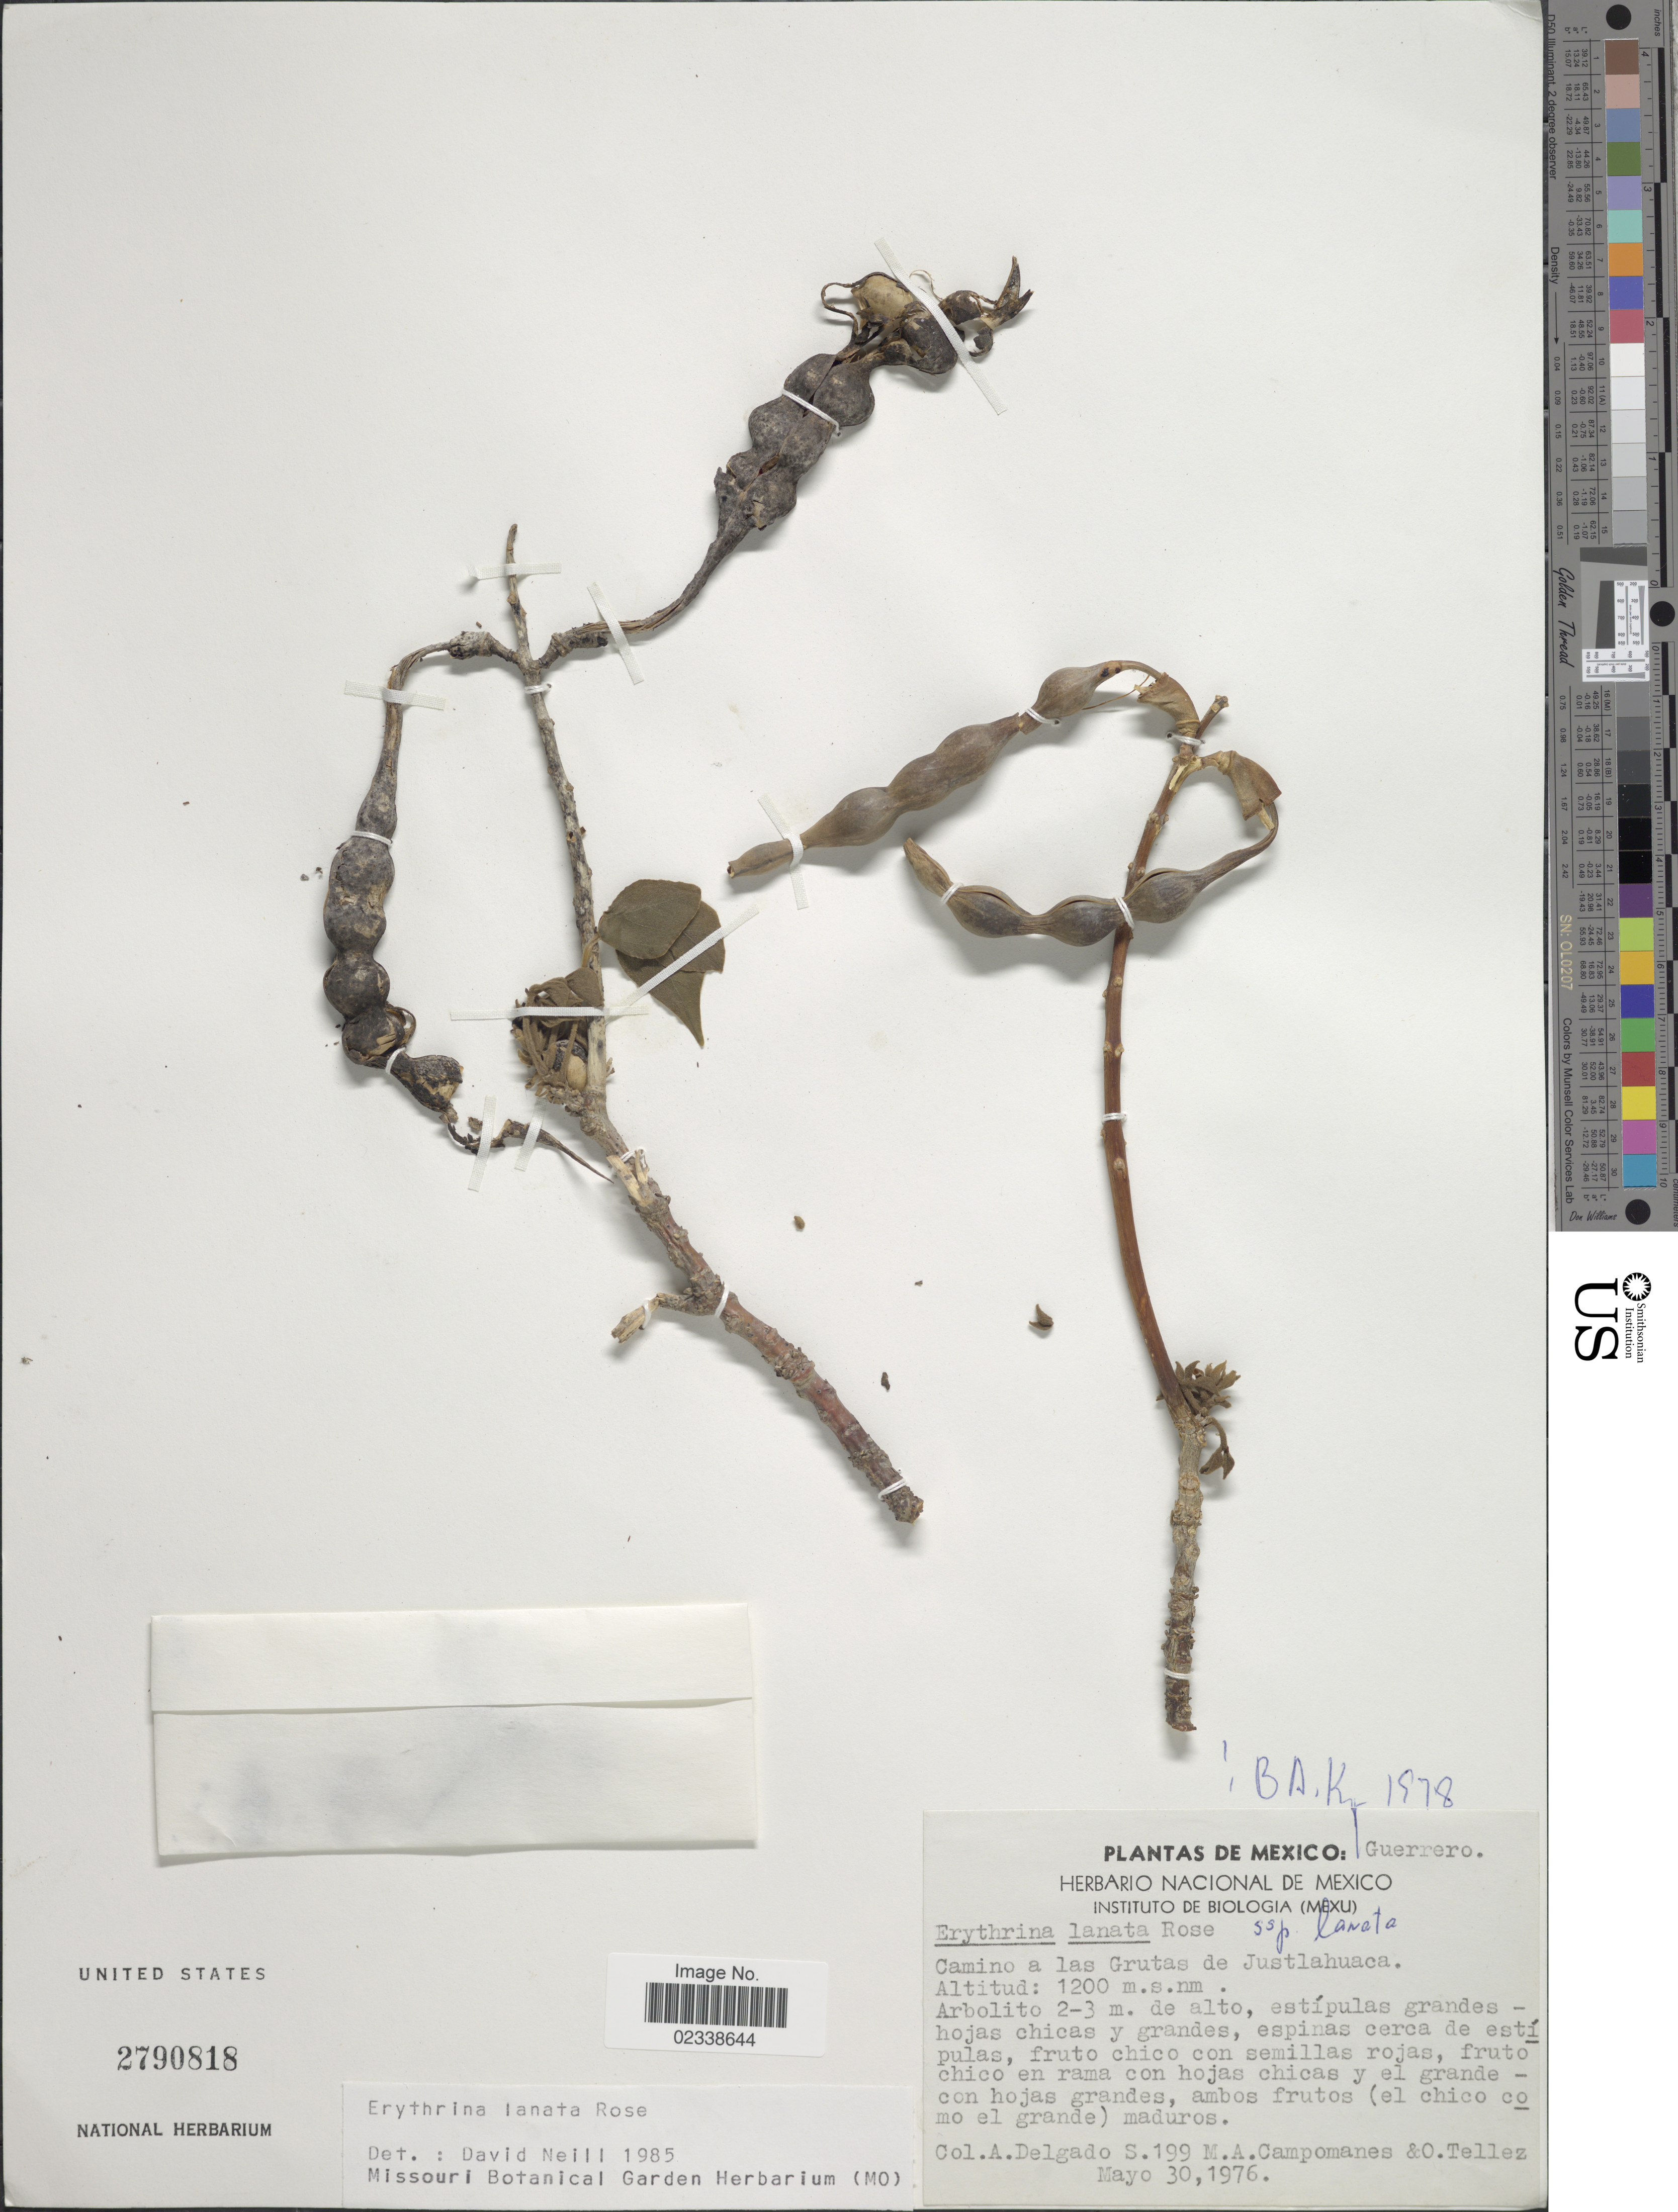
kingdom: Plantae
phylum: Tracheophyta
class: Magnoliopsida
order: Fabales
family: Fabaceae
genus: Erythrina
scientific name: Erythrina lanata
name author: Rose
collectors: A. Delgado S., M. Campomanes & O. Tellez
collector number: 199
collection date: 1976-05-30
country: Mexico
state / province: Guerrero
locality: Camino a las Grutas de Justlahuaca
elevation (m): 1200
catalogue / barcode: US 2790818